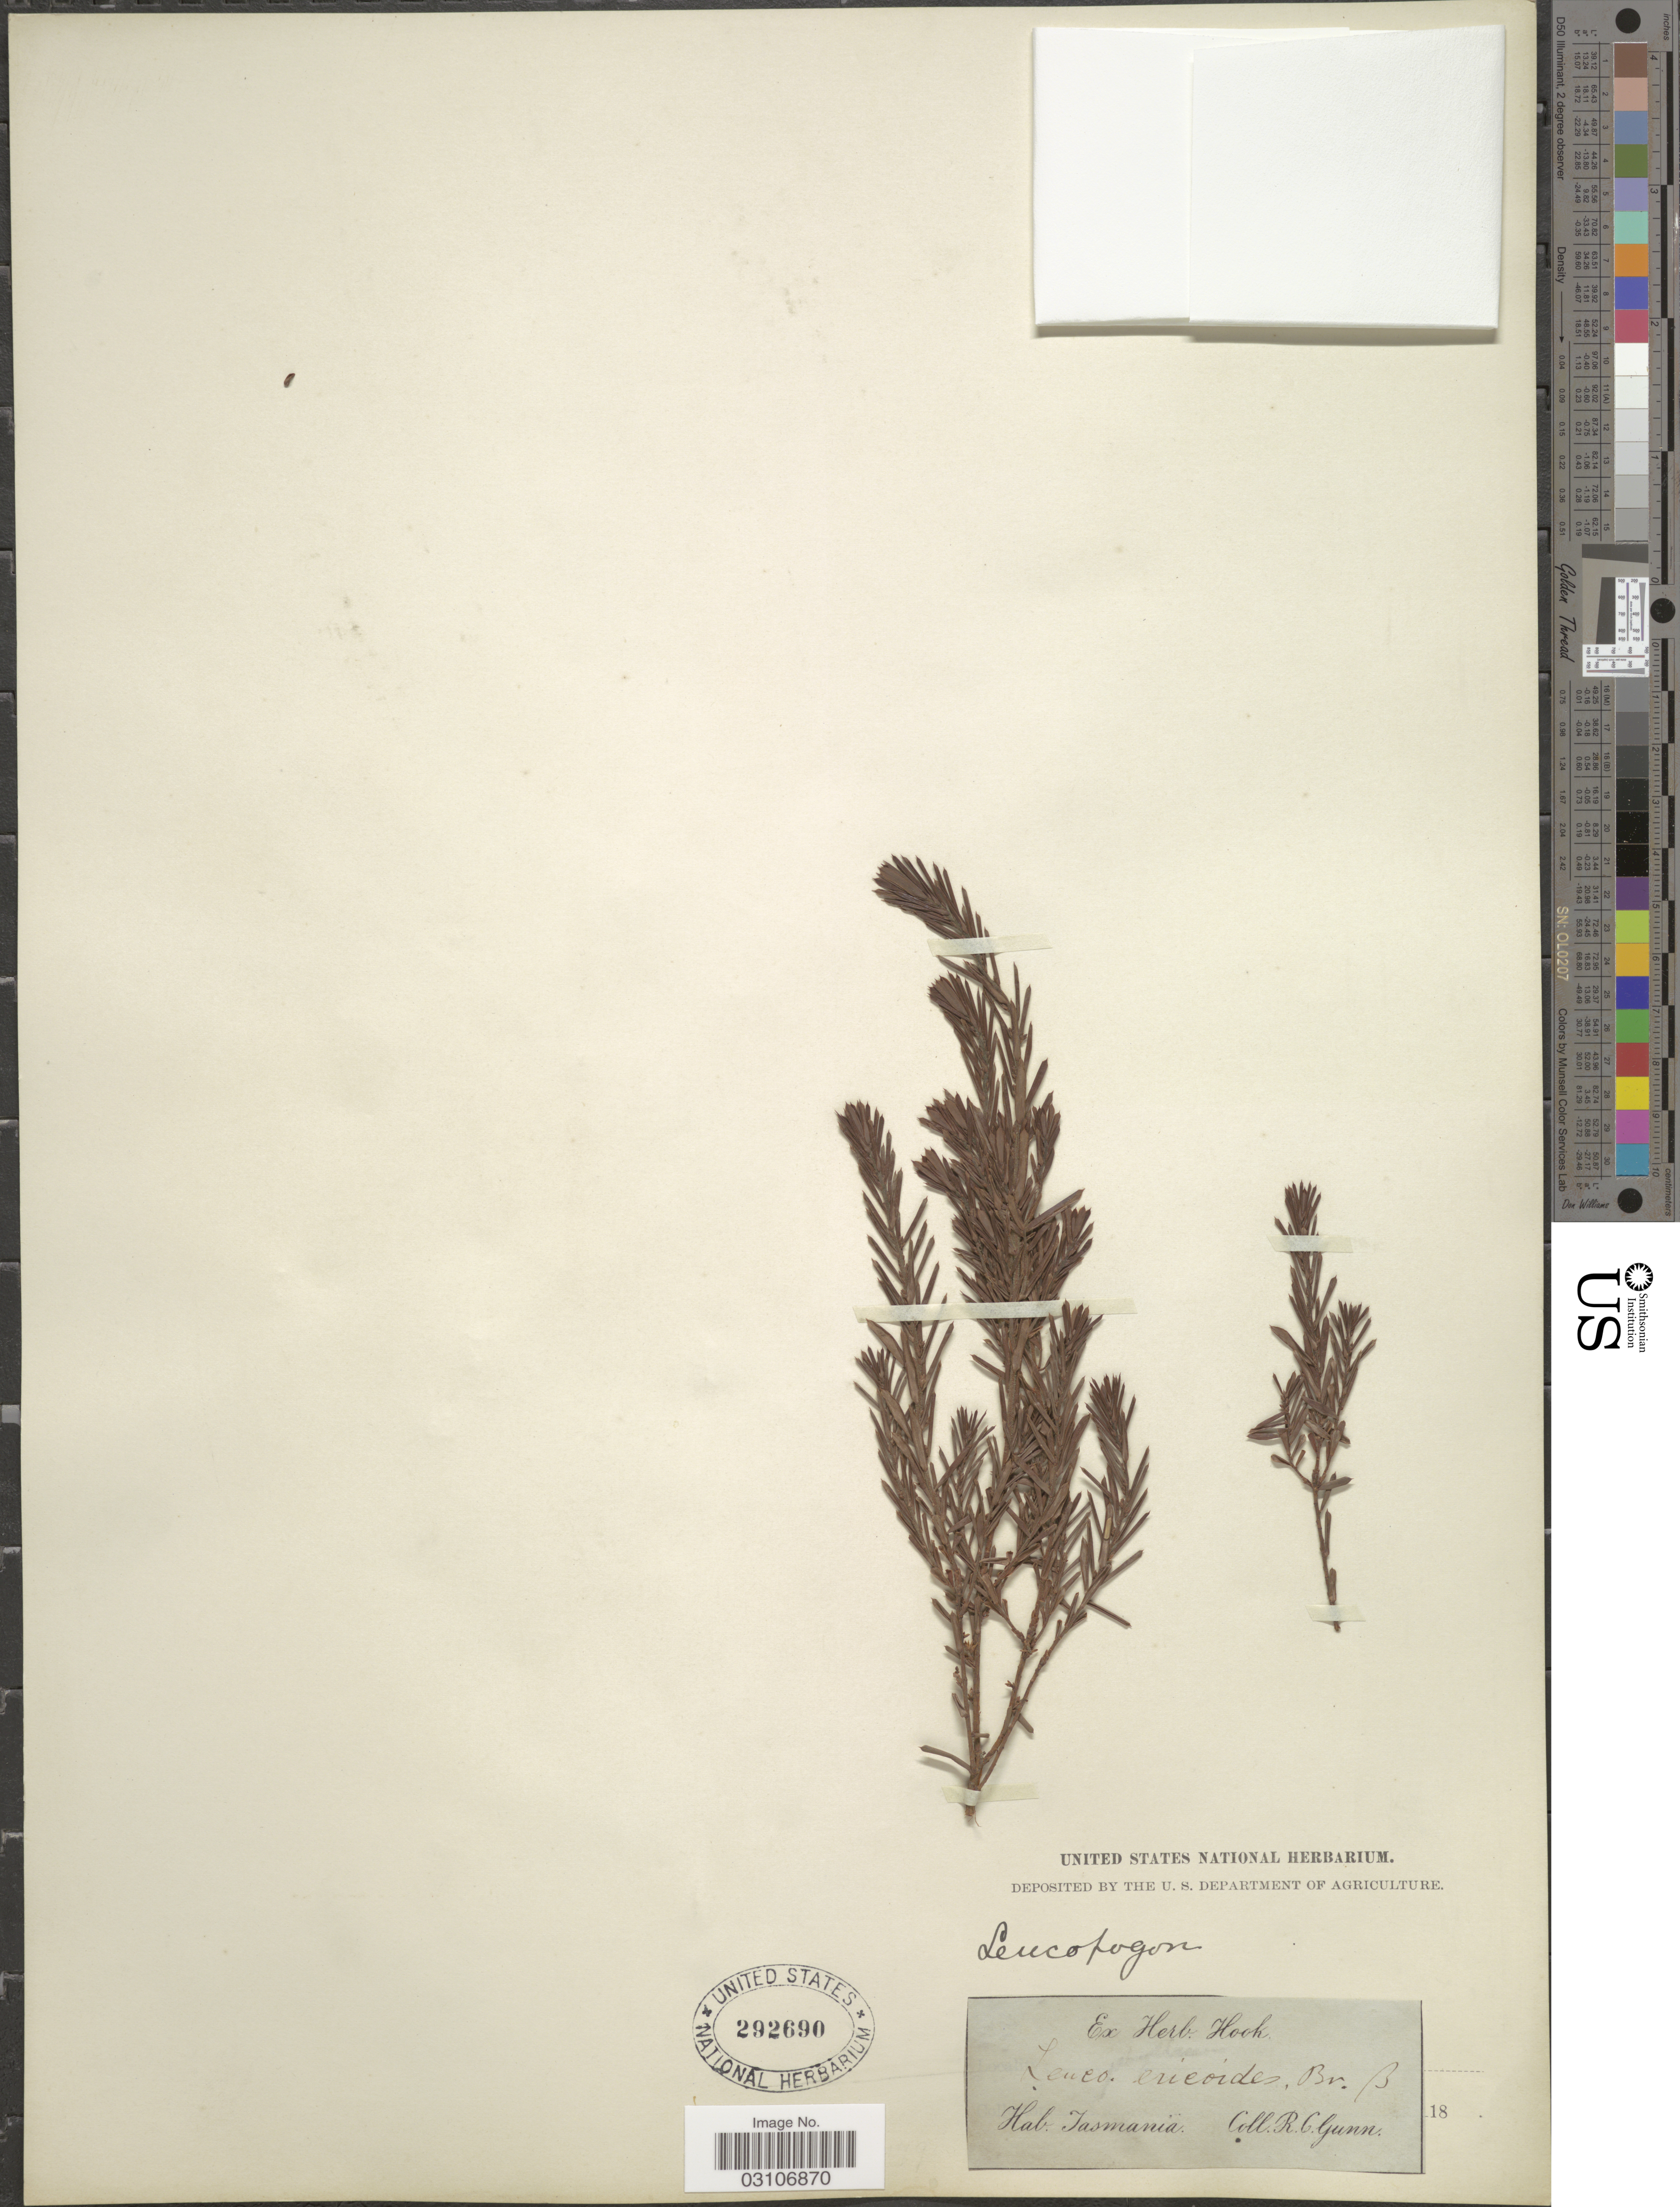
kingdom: Plantae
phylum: Tracheophyta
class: Magnoliopsida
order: Ericales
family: Ericaceae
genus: Leucopogon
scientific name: Leucopogon ericoides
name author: R. Br.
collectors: R. Gunn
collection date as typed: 18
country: Australia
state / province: Tasmania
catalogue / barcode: US 292690